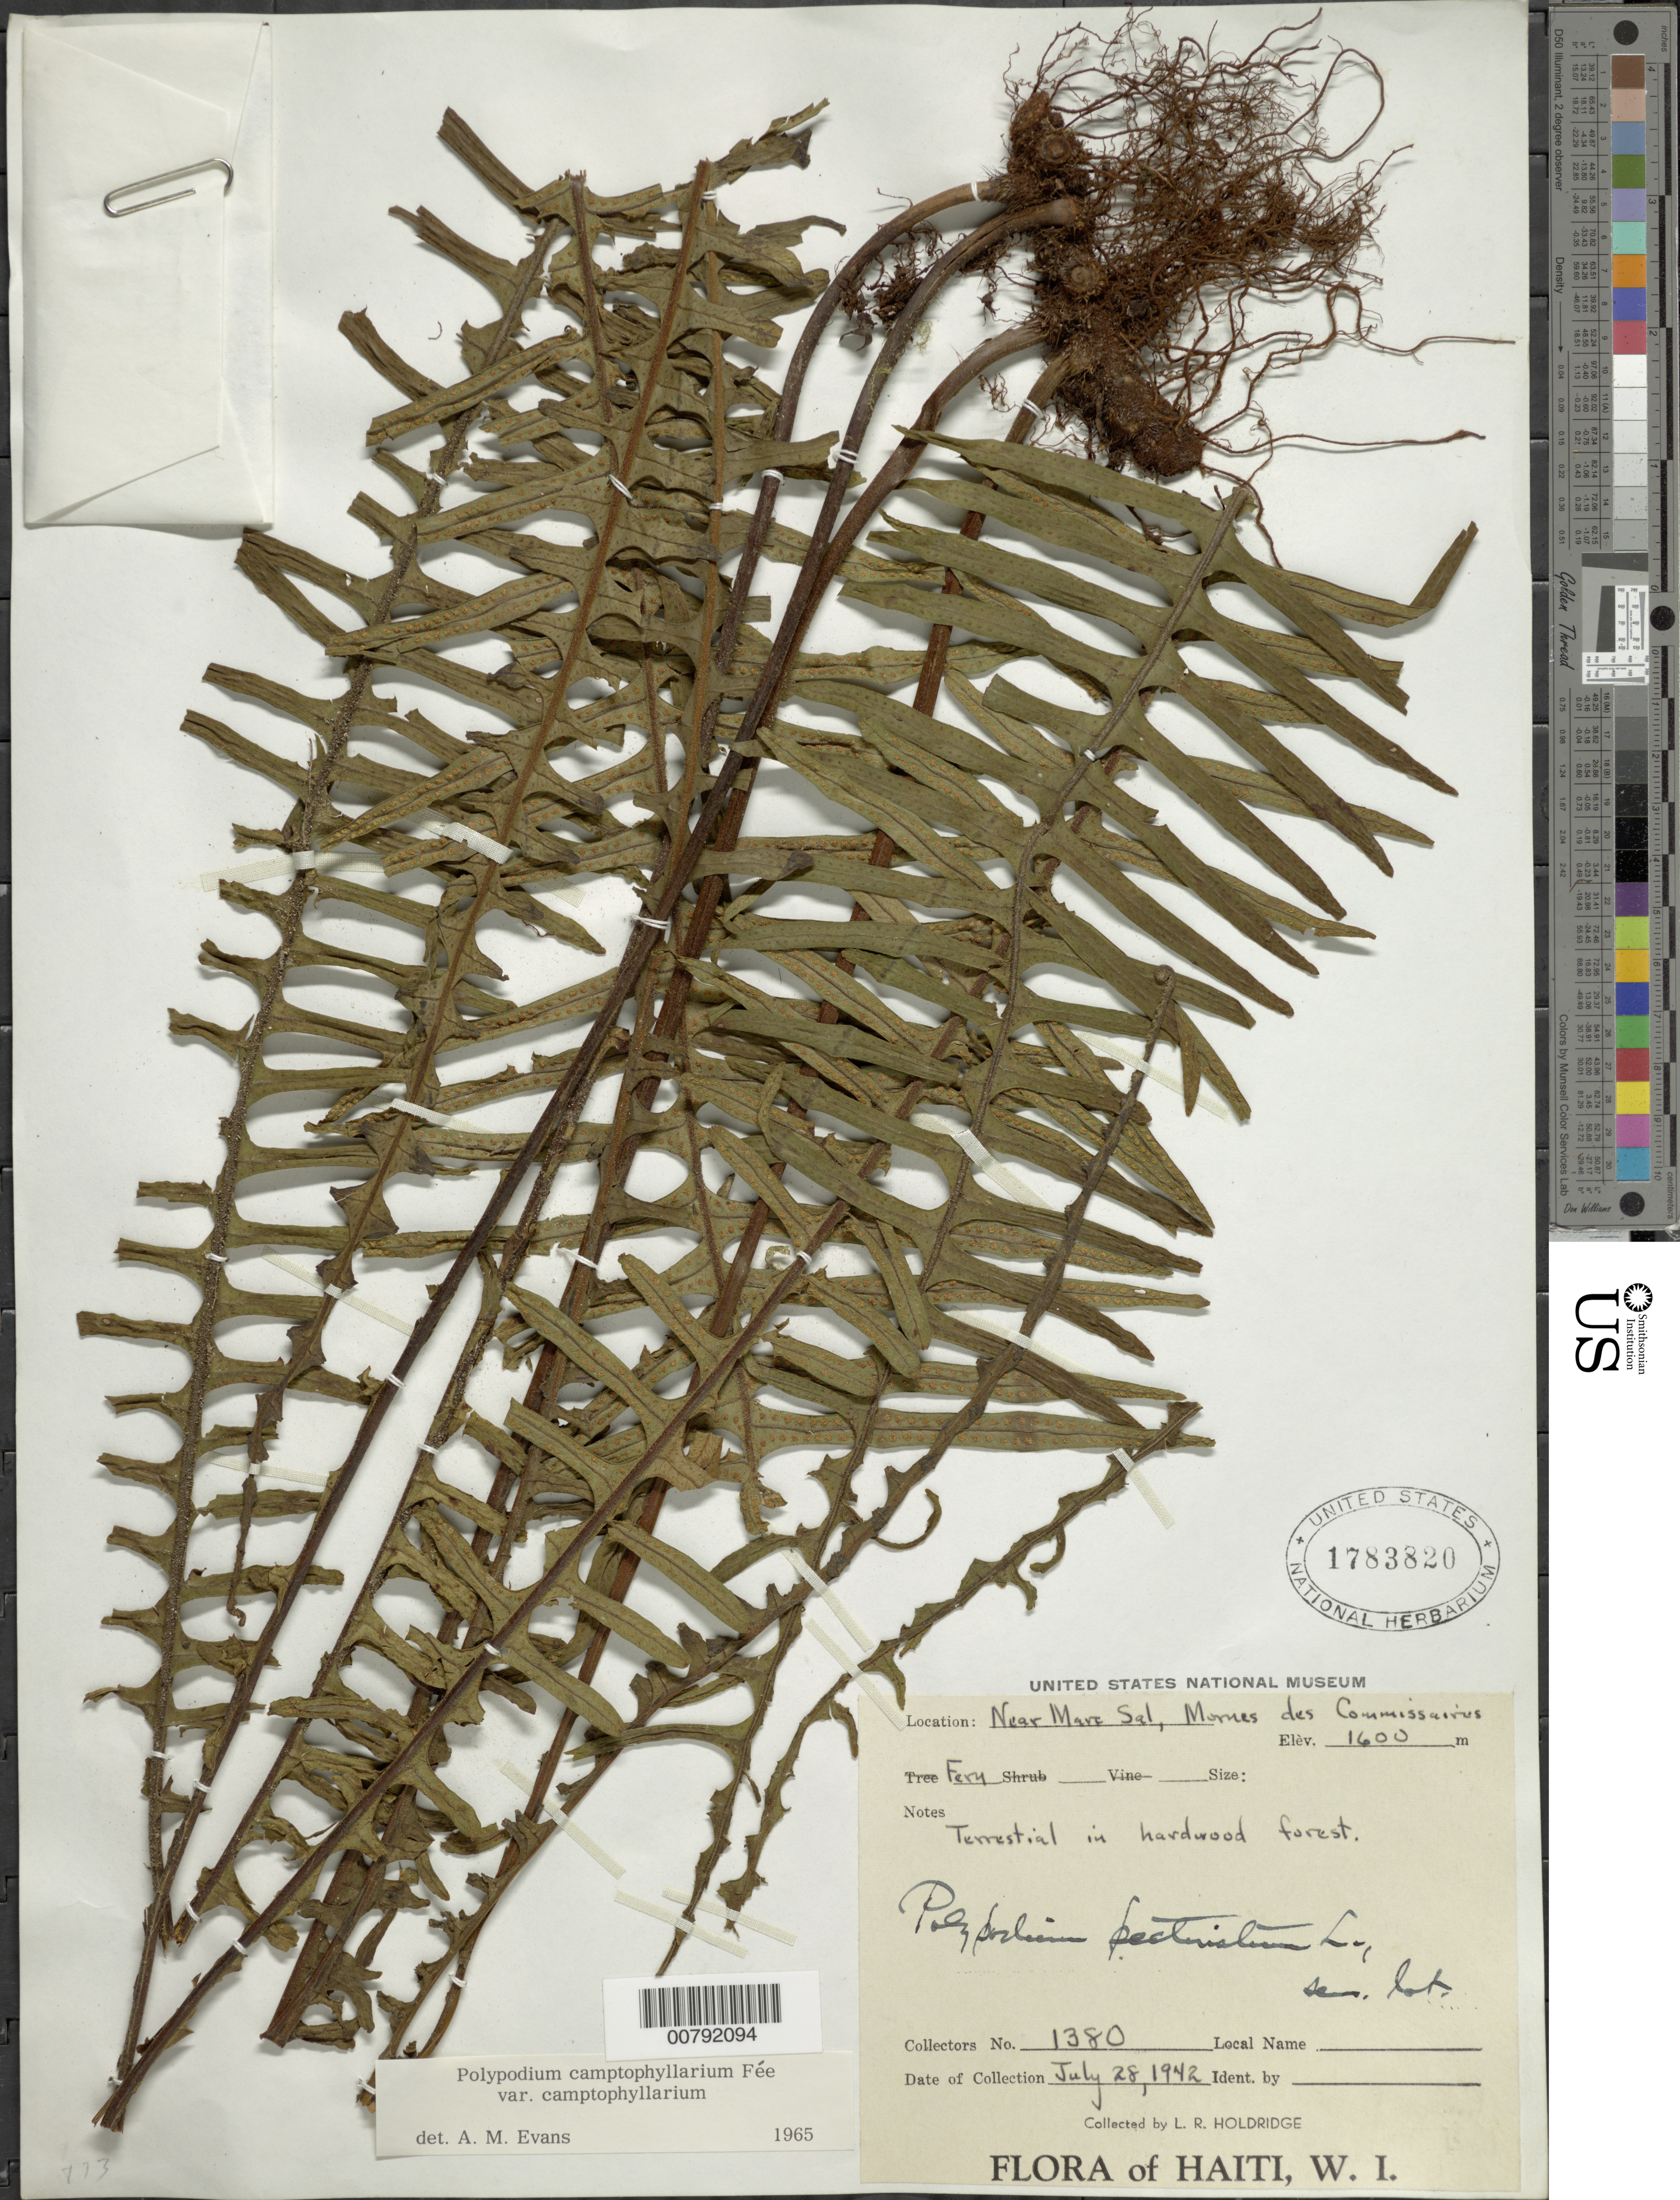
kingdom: Plantae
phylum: Tracheophyta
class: Polypodiopsida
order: Polypodiales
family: Polypodiaceae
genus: Pecluma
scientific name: Pecluma camptophyllaria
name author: (Fée) M.G. Price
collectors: L. Holdridge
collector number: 1380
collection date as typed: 28 Jul 1942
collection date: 1942-07-28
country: Haiti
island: Hispaniola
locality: Marc Sal, Mornes des Commisaires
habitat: Hardwood forest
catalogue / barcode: US 1783820